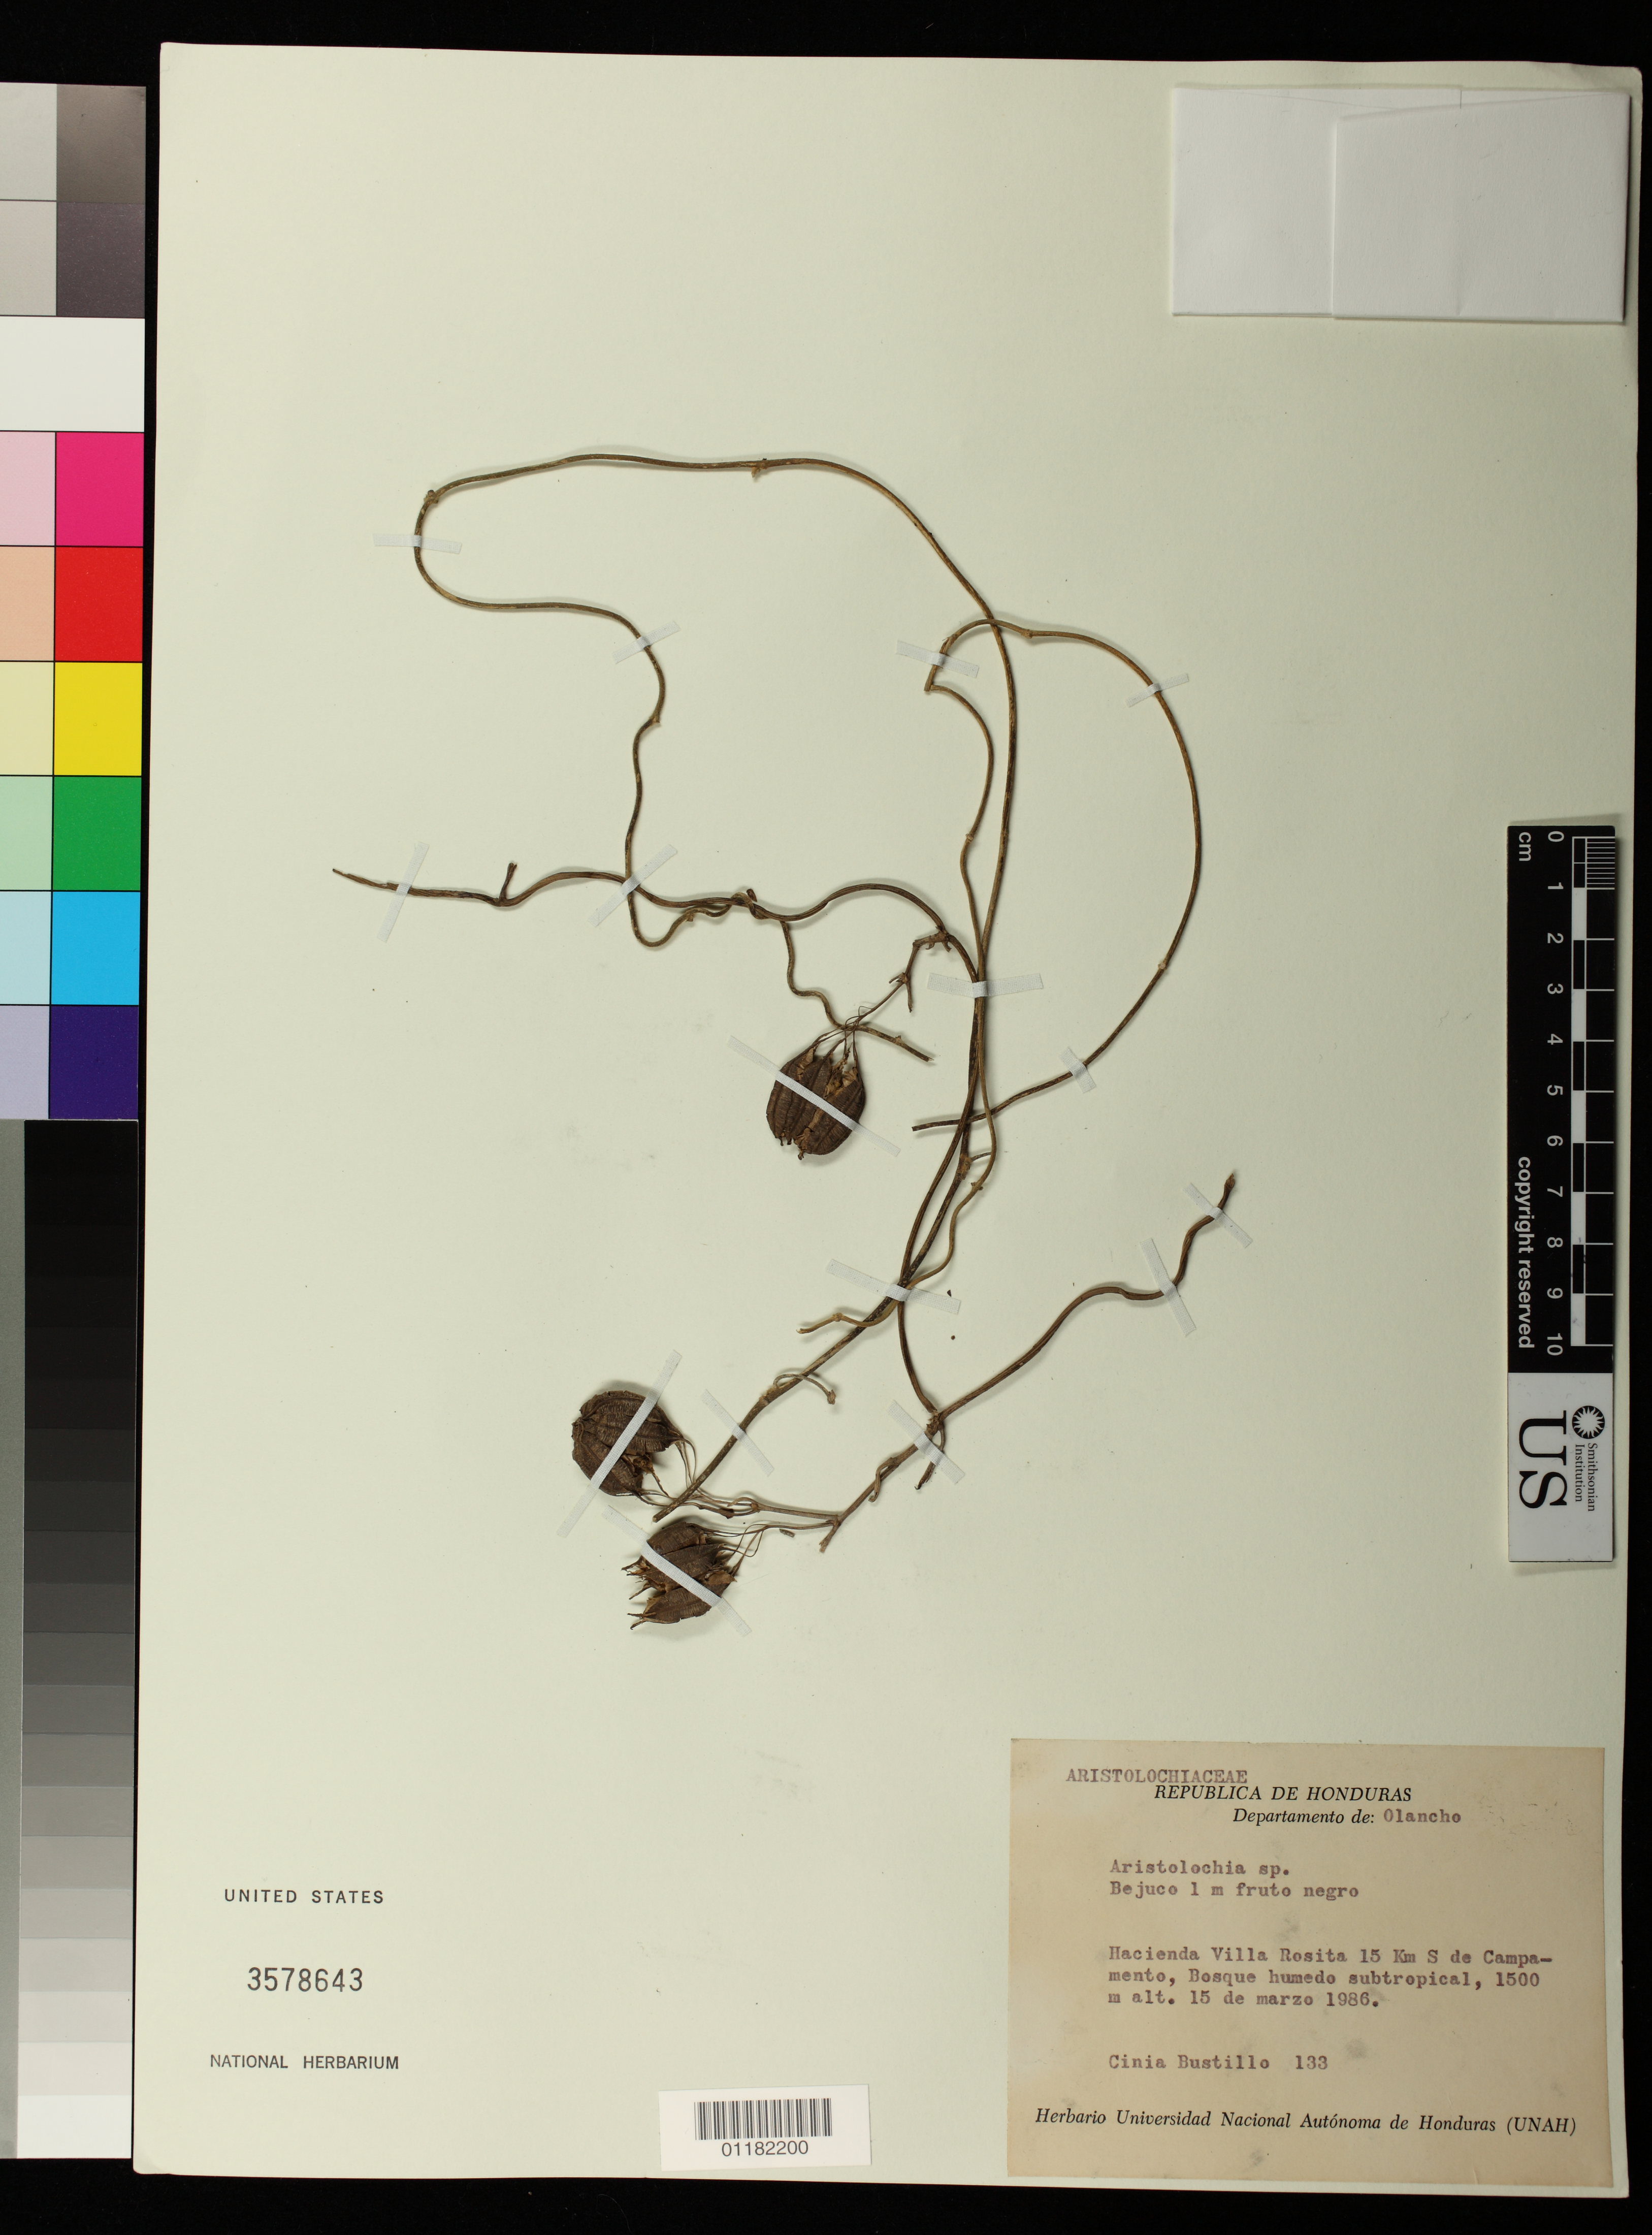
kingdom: Plantae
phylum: Tracheophyta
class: Magnoliopsida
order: Piperales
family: Aristolochiaceae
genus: Aristolochia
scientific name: Aristolochia anguicida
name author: Jacq.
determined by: Jiménez, José Estaban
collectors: C. Bustillo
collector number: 133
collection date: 1986-03-15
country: Honduras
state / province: Olancho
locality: Hacienda Villa Rosita 15 km South de Campamento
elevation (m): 1500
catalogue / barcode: US 3578643